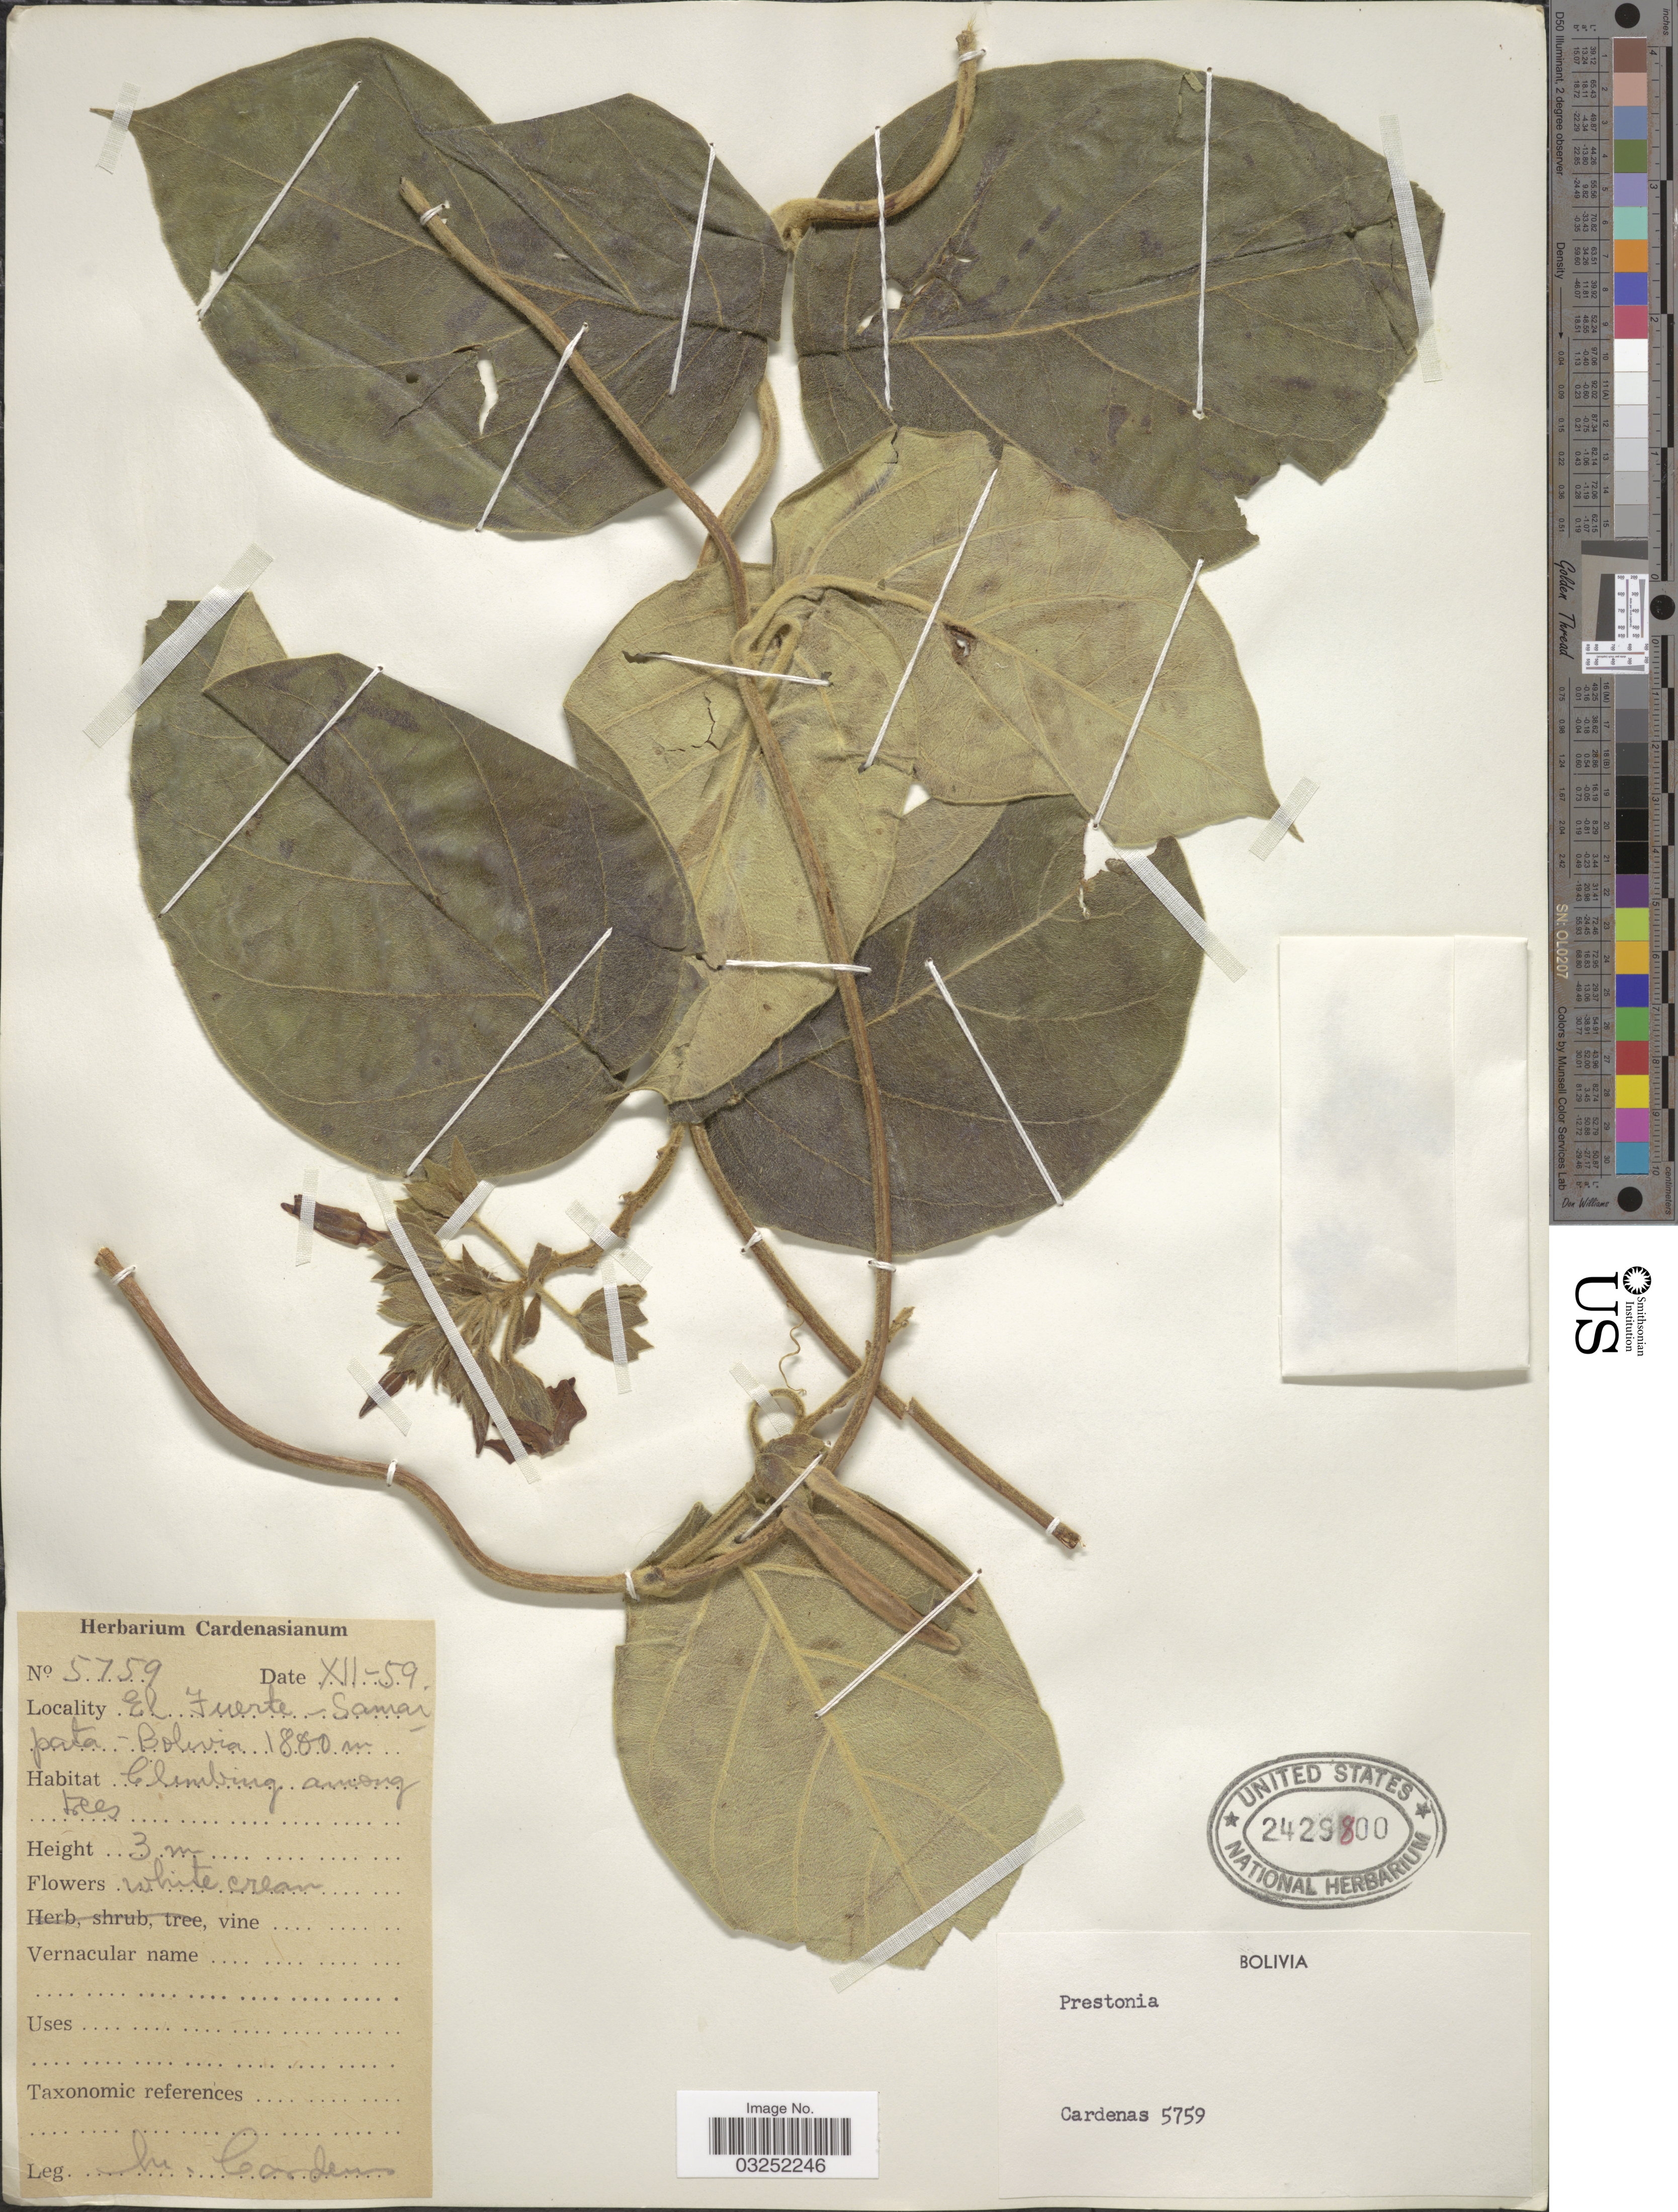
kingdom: Plantae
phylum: Tracheophyta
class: Magnoliopsida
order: Gentianales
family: Apocynaceae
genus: Prestonia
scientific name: Prestonia sp.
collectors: M. Cárdenas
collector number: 5759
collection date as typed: Transcribed d/m/y: /12/59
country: Bolivia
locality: El Fuerte - Samaipata.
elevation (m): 1800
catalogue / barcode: US 2429800